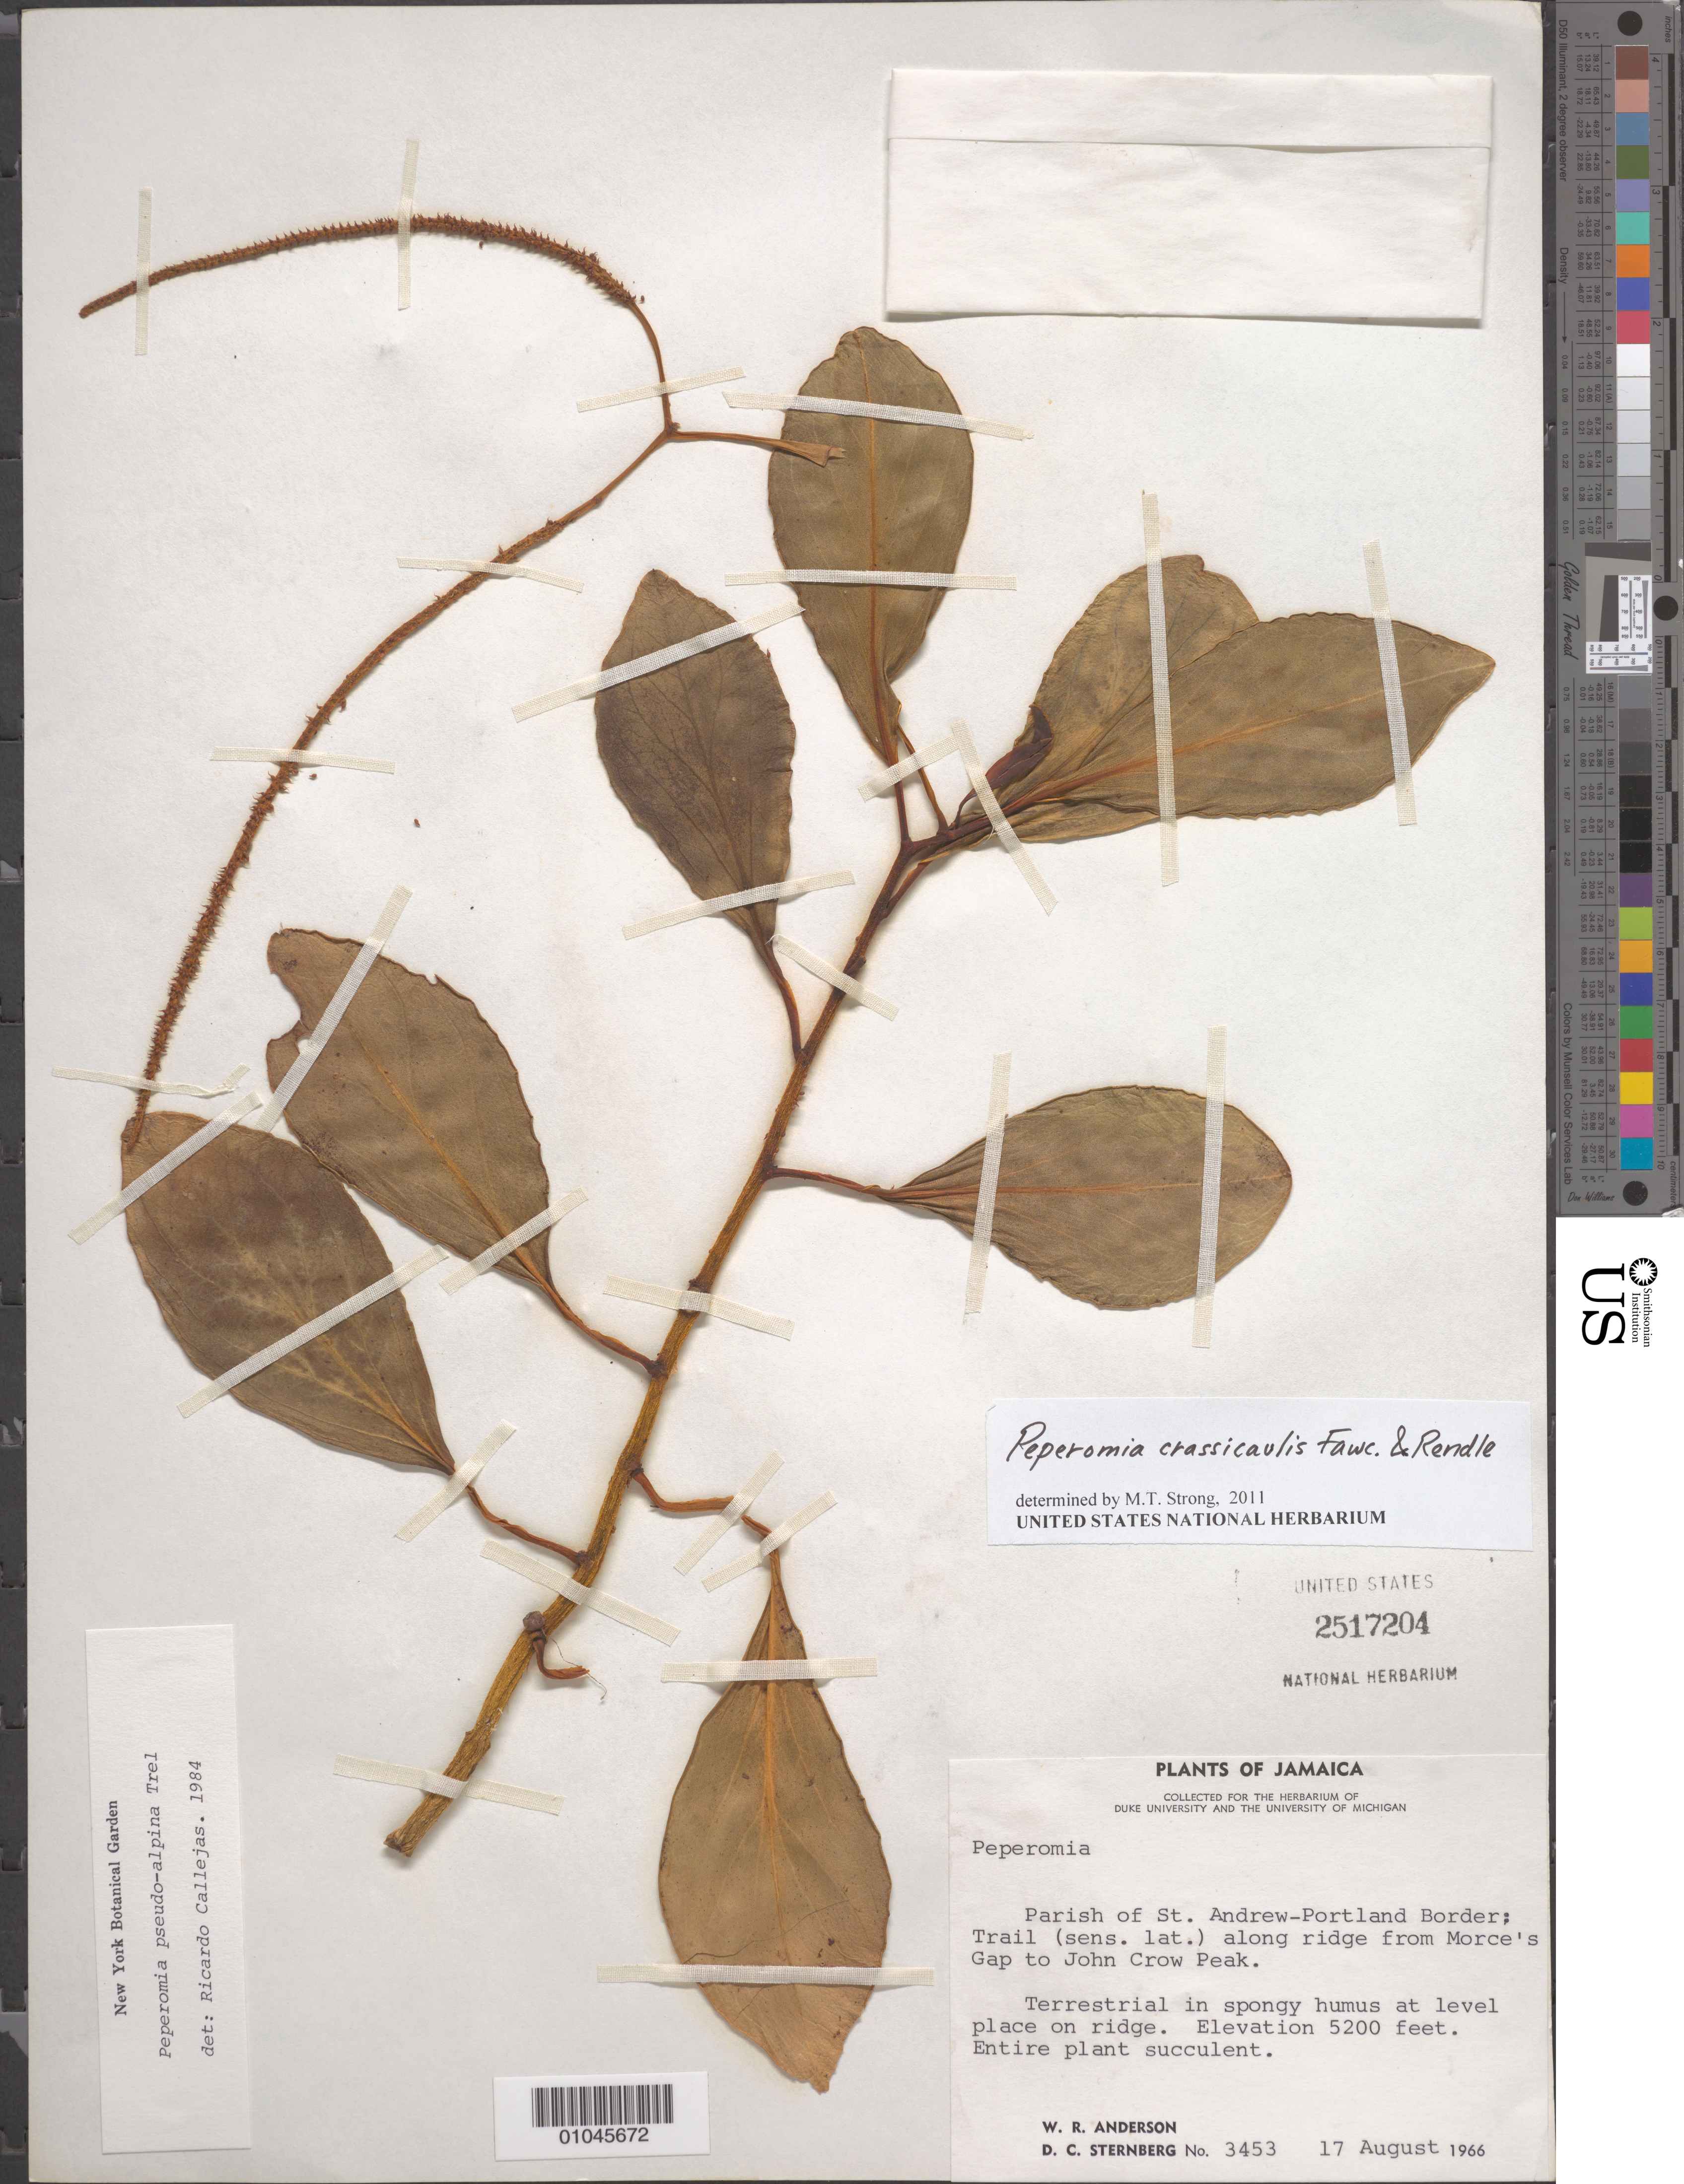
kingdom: Plantae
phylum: Tracheophyta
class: Magnoliopsida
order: Piperales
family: Piperaceae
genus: Peperomia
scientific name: Peperomia crassicaulis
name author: Fawc. & Rendle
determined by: Strong, M. T., (US), Smithsonian Institution - National Museum of Natural History (UNITED STATES)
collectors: W. R. Anderson & D. Sternberg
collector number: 3453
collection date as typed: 17 Aug 1966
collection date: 1966-08-17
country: Jamaica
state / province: Saint Andrew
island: Jamaica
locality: On border of St. Andrew and Portland. Trail (sens.lat.) along ridge from Monroe's Gap to John Crow Peak. Terrestrial in spongy humus at level place on ridge.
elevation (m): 1585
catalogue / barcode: US 2517204